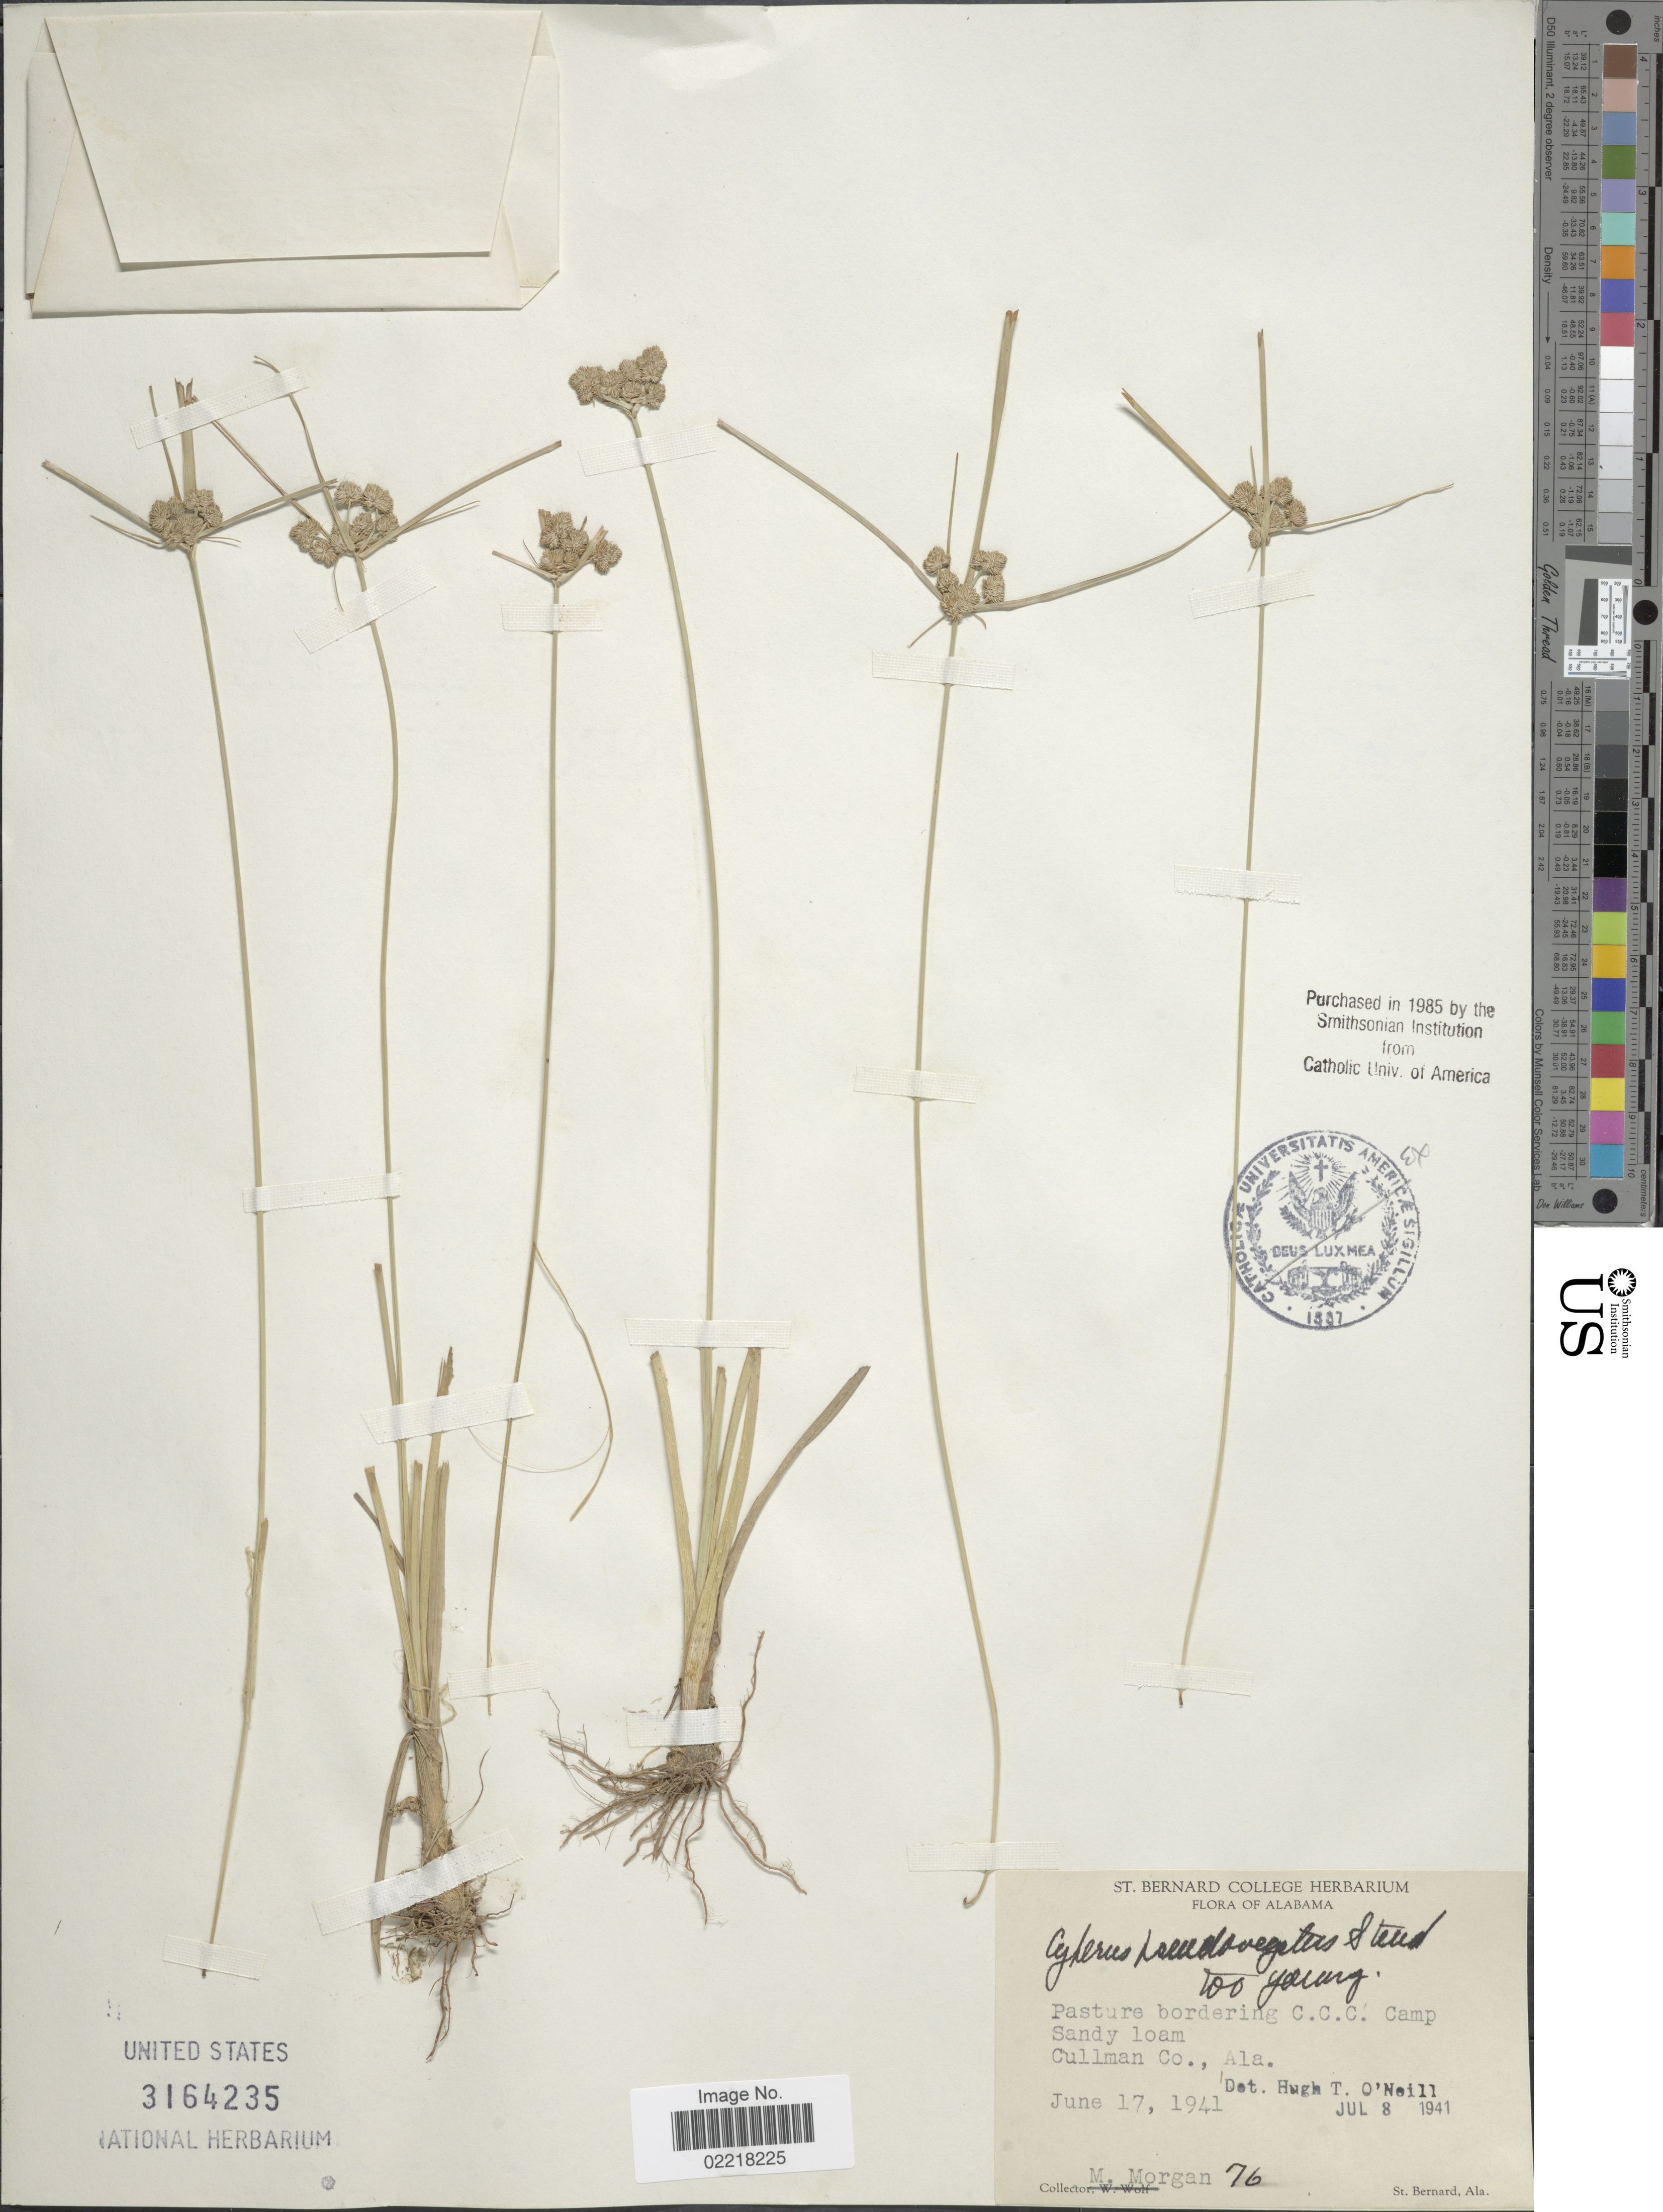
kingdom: Plantae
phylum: Tracheophyta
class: Liliopsida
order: Poales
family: Cyperaceae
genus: Cyperus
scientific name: Cyperus pseudovegetus Steud.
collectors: M. Morgan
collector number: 76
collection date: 1941-06-17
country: United States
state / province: Alabama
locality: C.C.C. Camp, Cullman Co, Ala.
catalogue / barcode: US 3164235